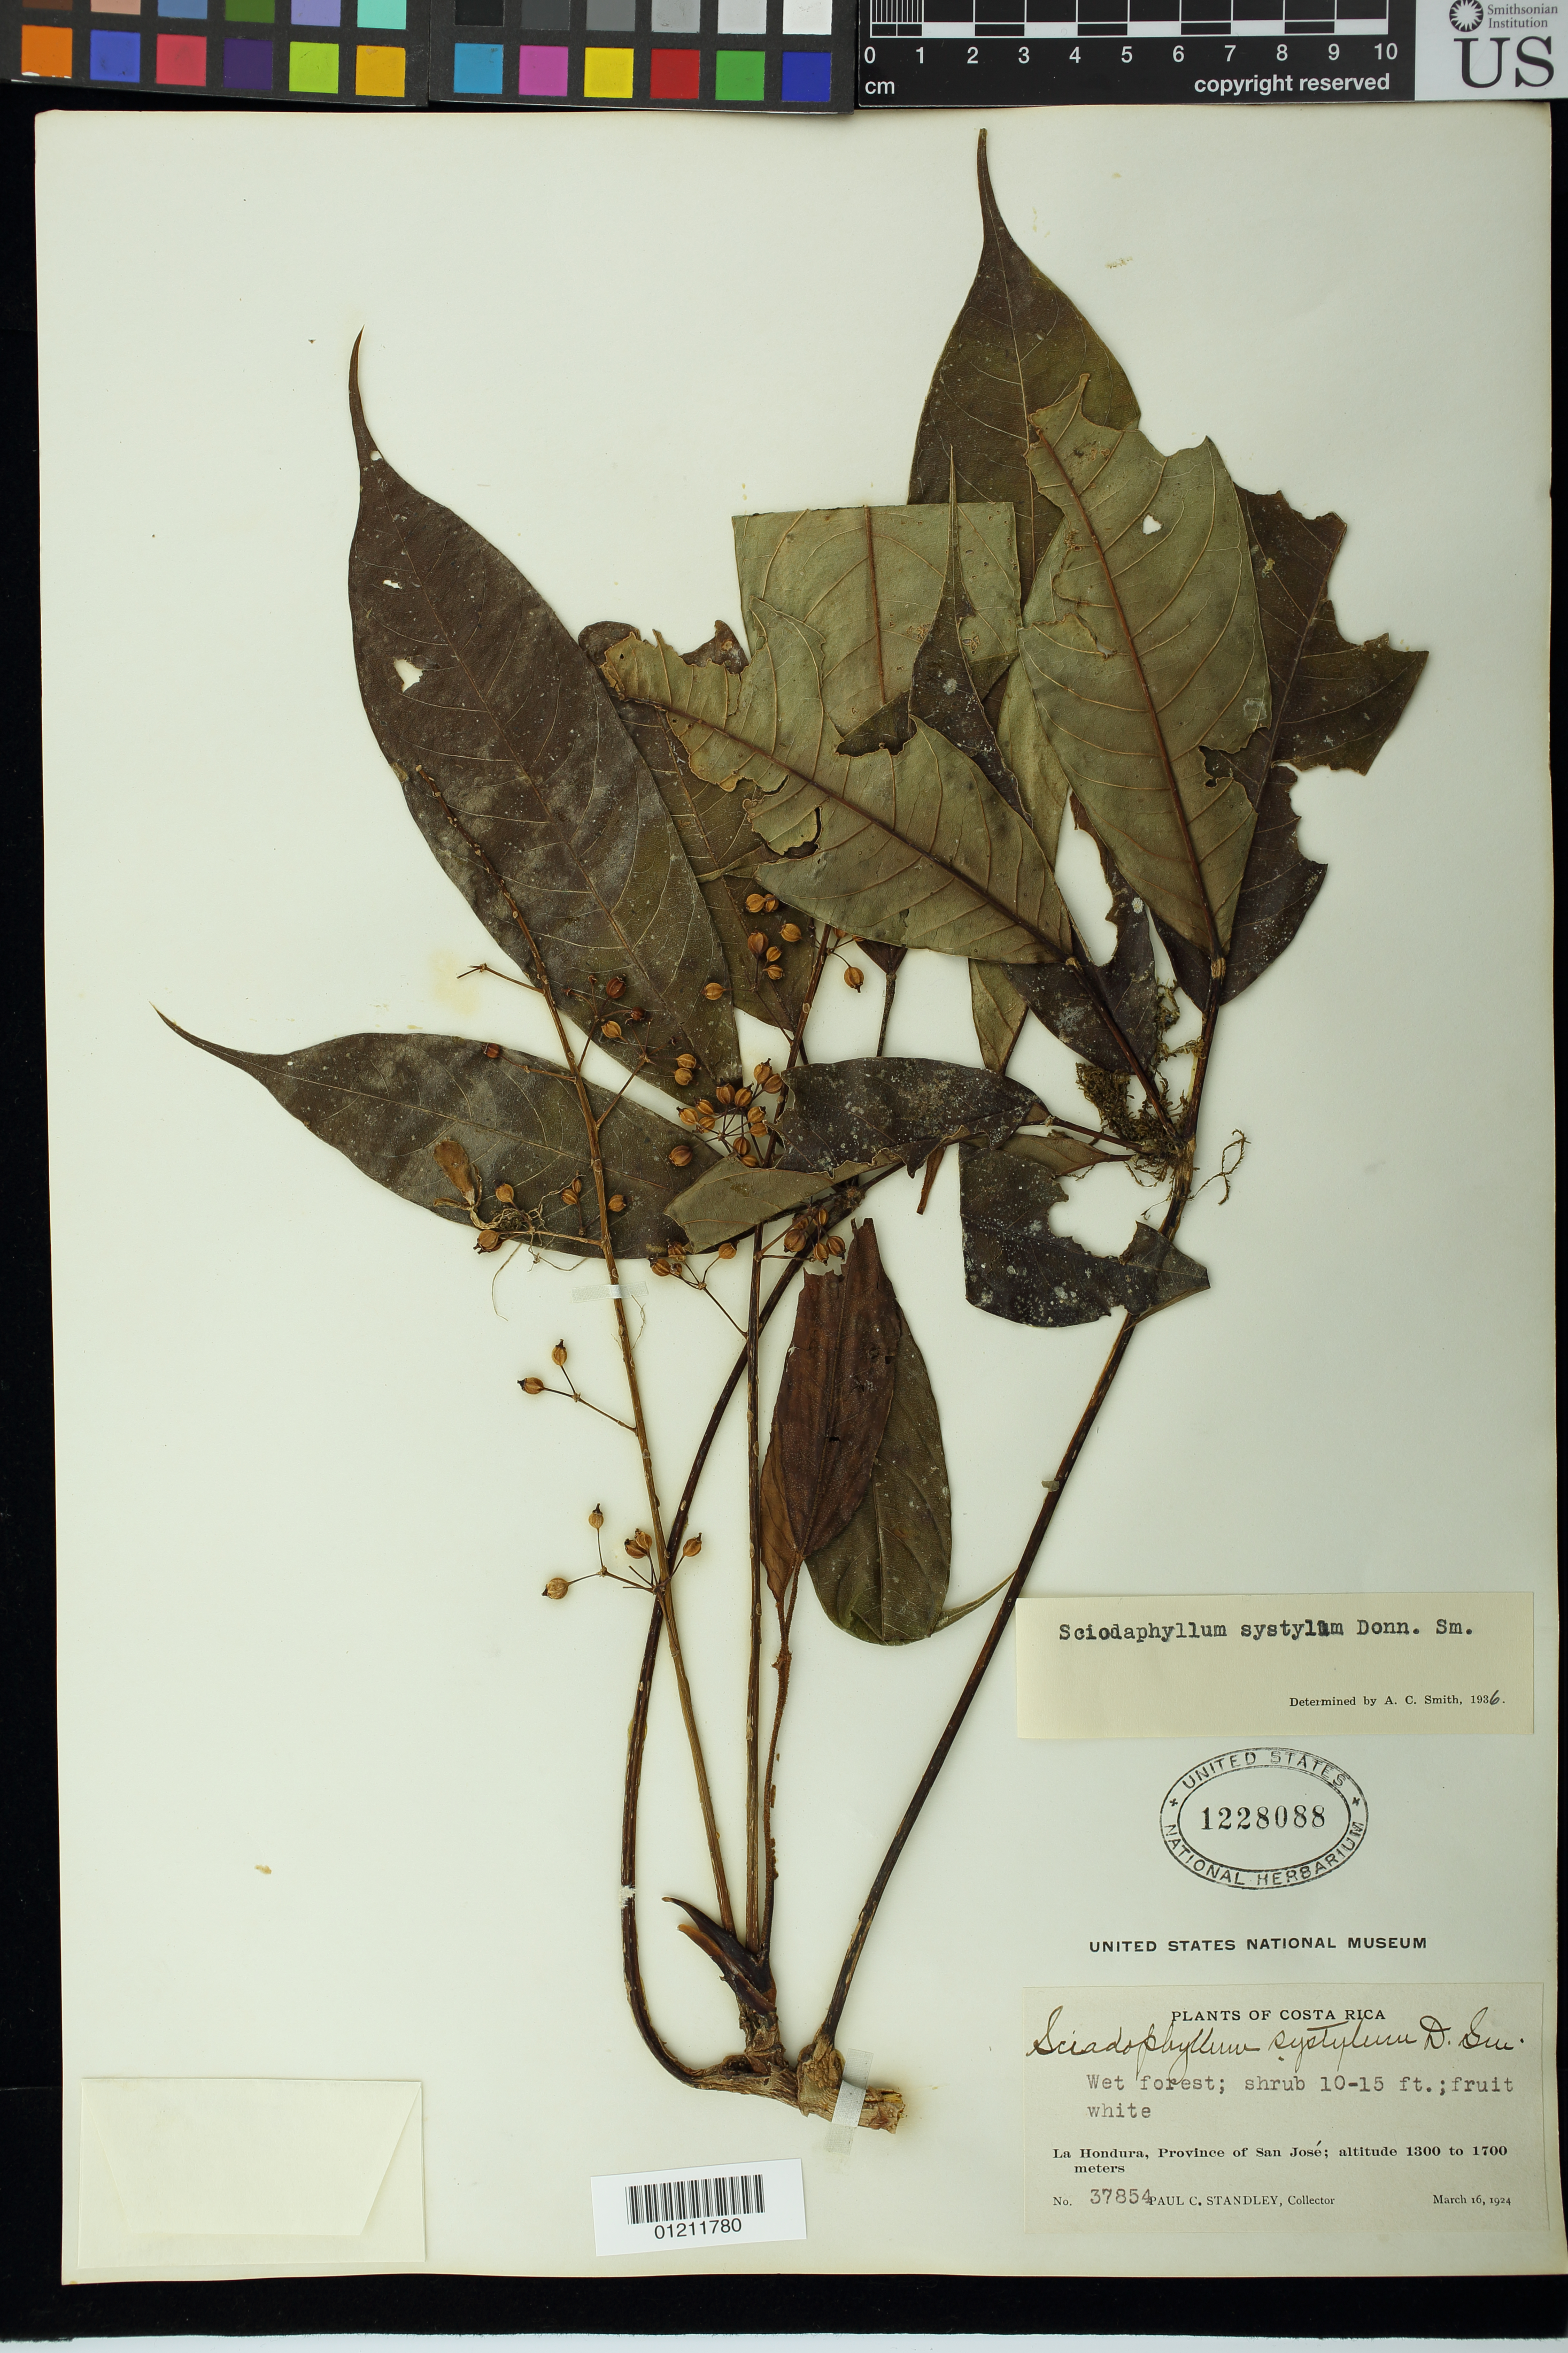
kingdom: Plantae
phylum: Tracheophyta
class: Magnoliopsida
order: Apiales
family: Araliaceae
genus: Schefflera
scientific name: Schefflera systyla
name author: (Donn. Sm.) R. Vig.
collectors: P. C. Standley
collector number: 37854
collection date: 1924-03-16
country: Costa Rica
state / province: San José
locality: La Hondura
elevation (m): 1300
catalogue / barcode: US 1228088